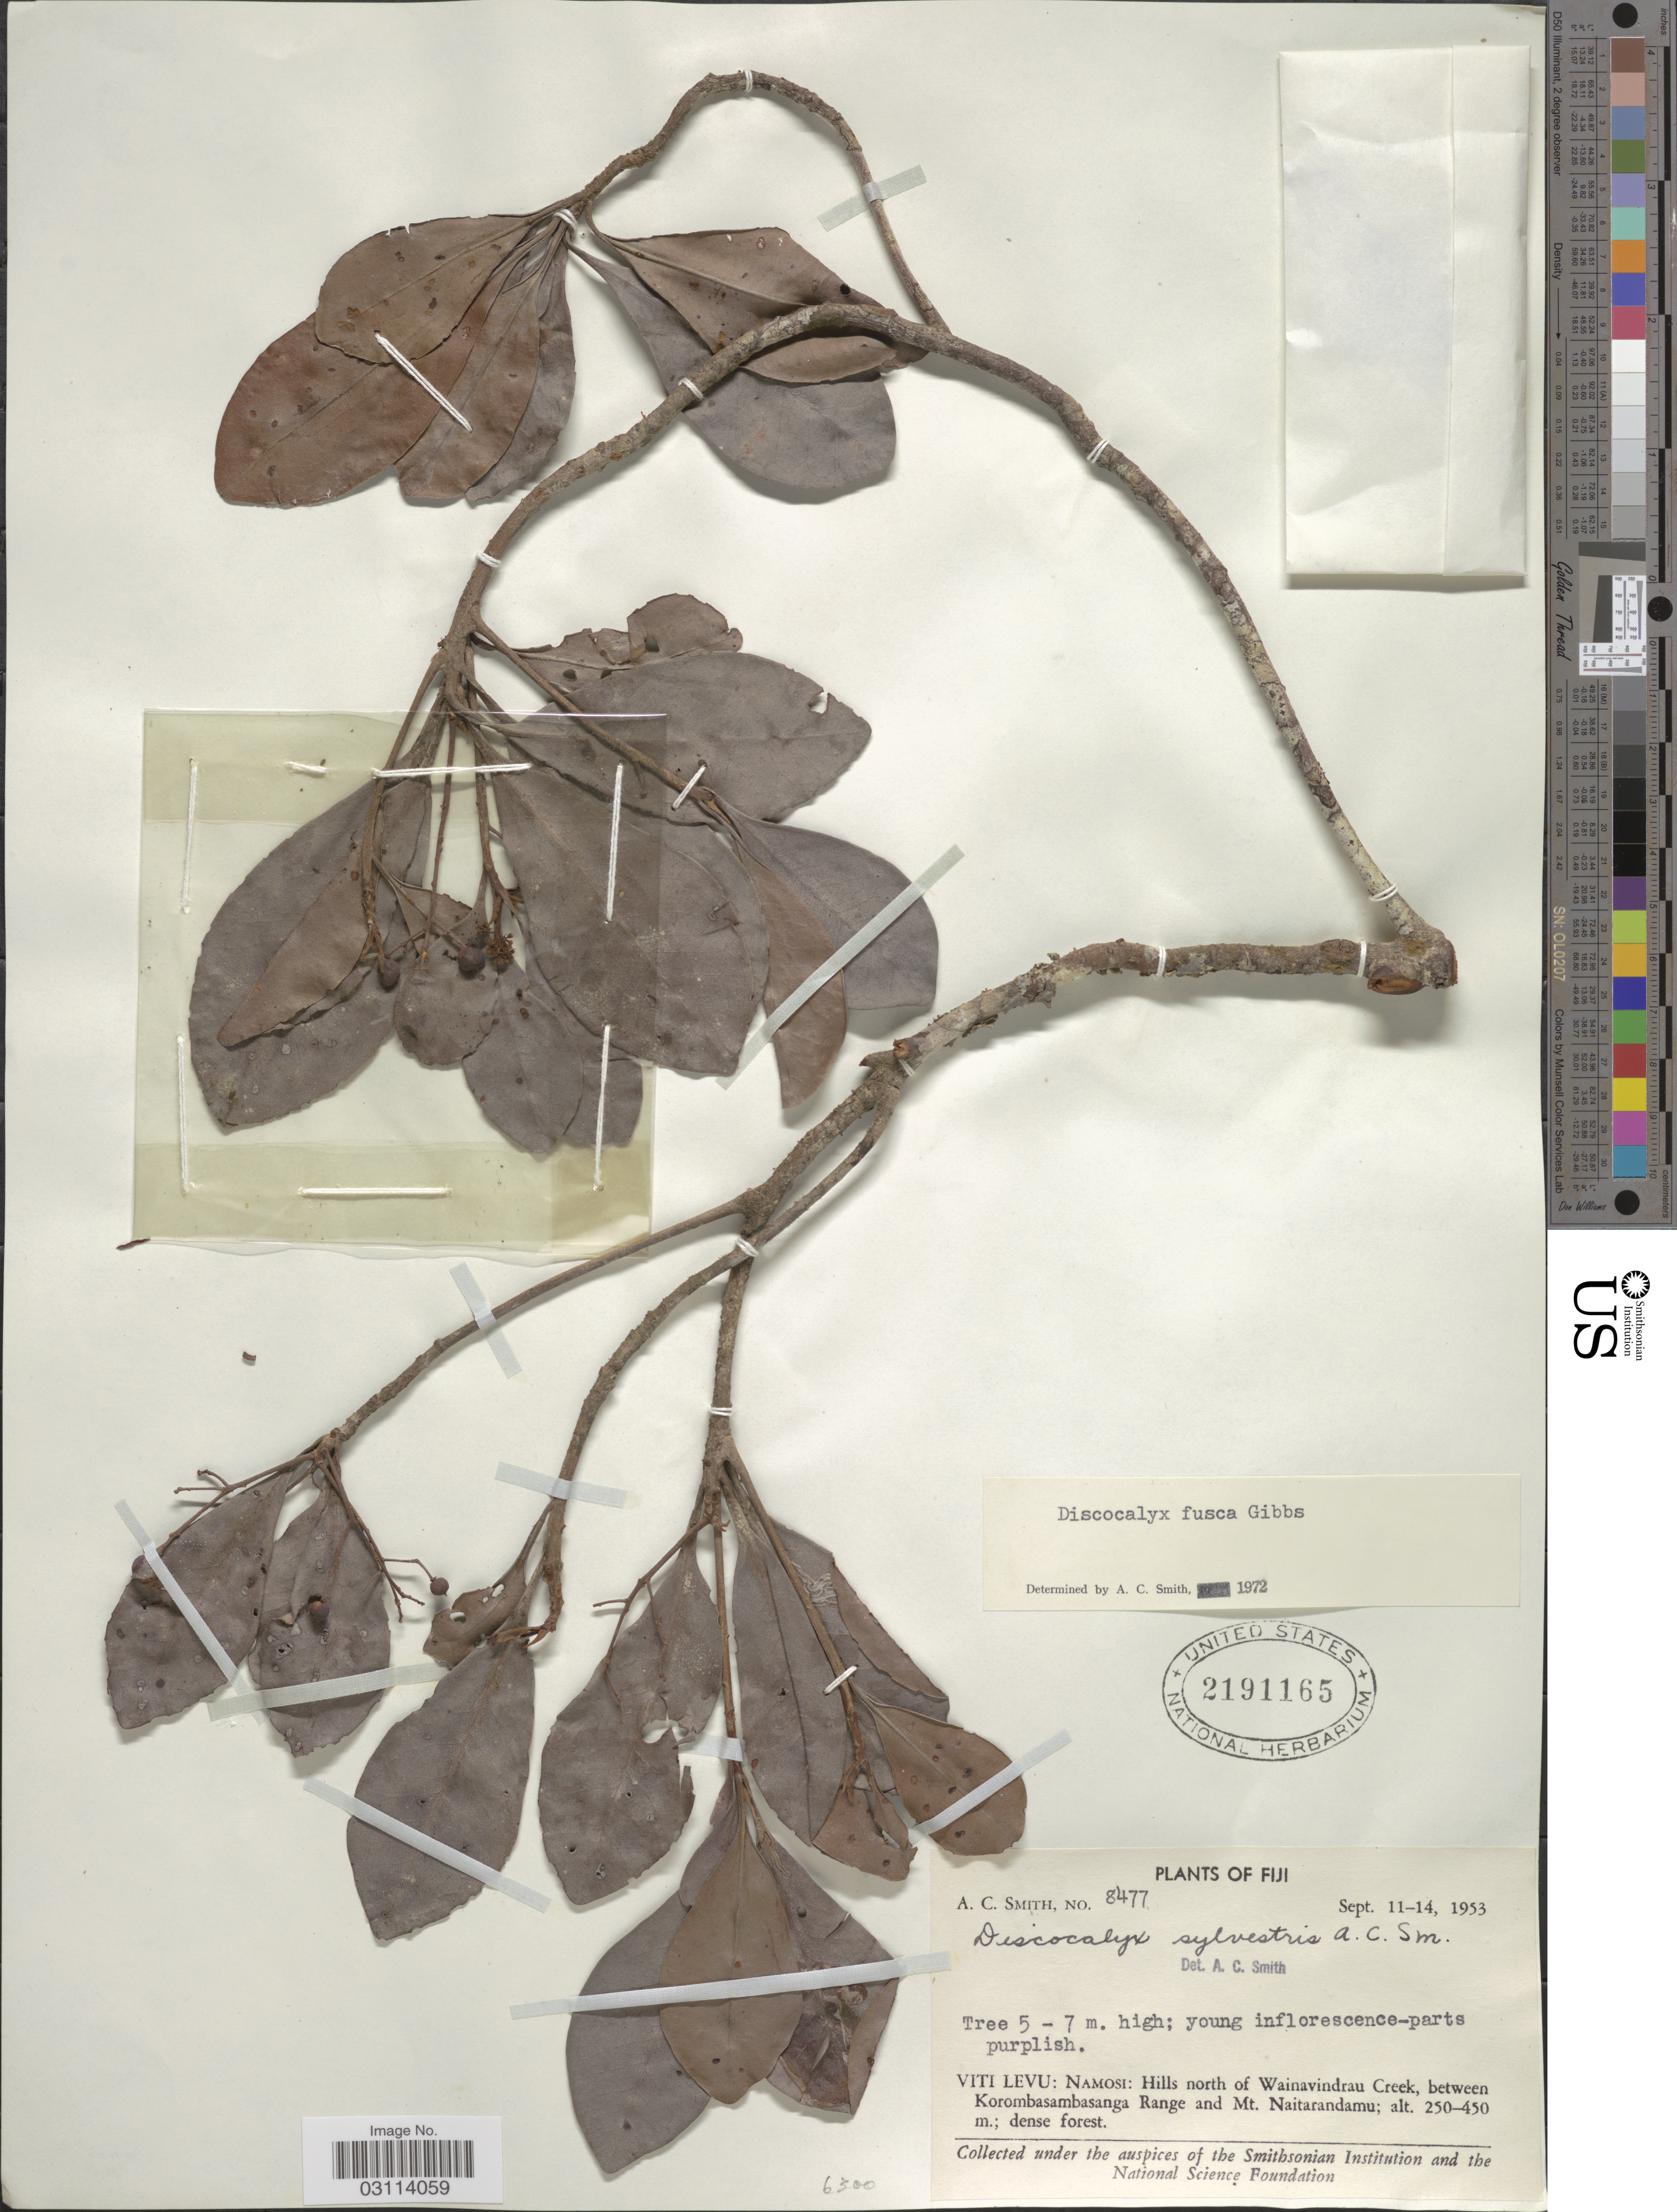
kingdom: Plantae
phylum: Tracheophyta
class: Magnoliopsida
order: Ericales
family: Primulaceae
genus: Discocalyx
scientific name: Discocalyx fusca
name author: Gibbs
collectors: A. C. Smith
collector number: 8477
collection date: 1953-09-11/1953-09-14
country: Fiji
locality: Viti Levu: Namosi: Hills north of Wainavindrau Creek, between Korombasambasanga Range and Mt. Naitarandamu.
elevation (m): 250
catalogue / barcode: US 2191165